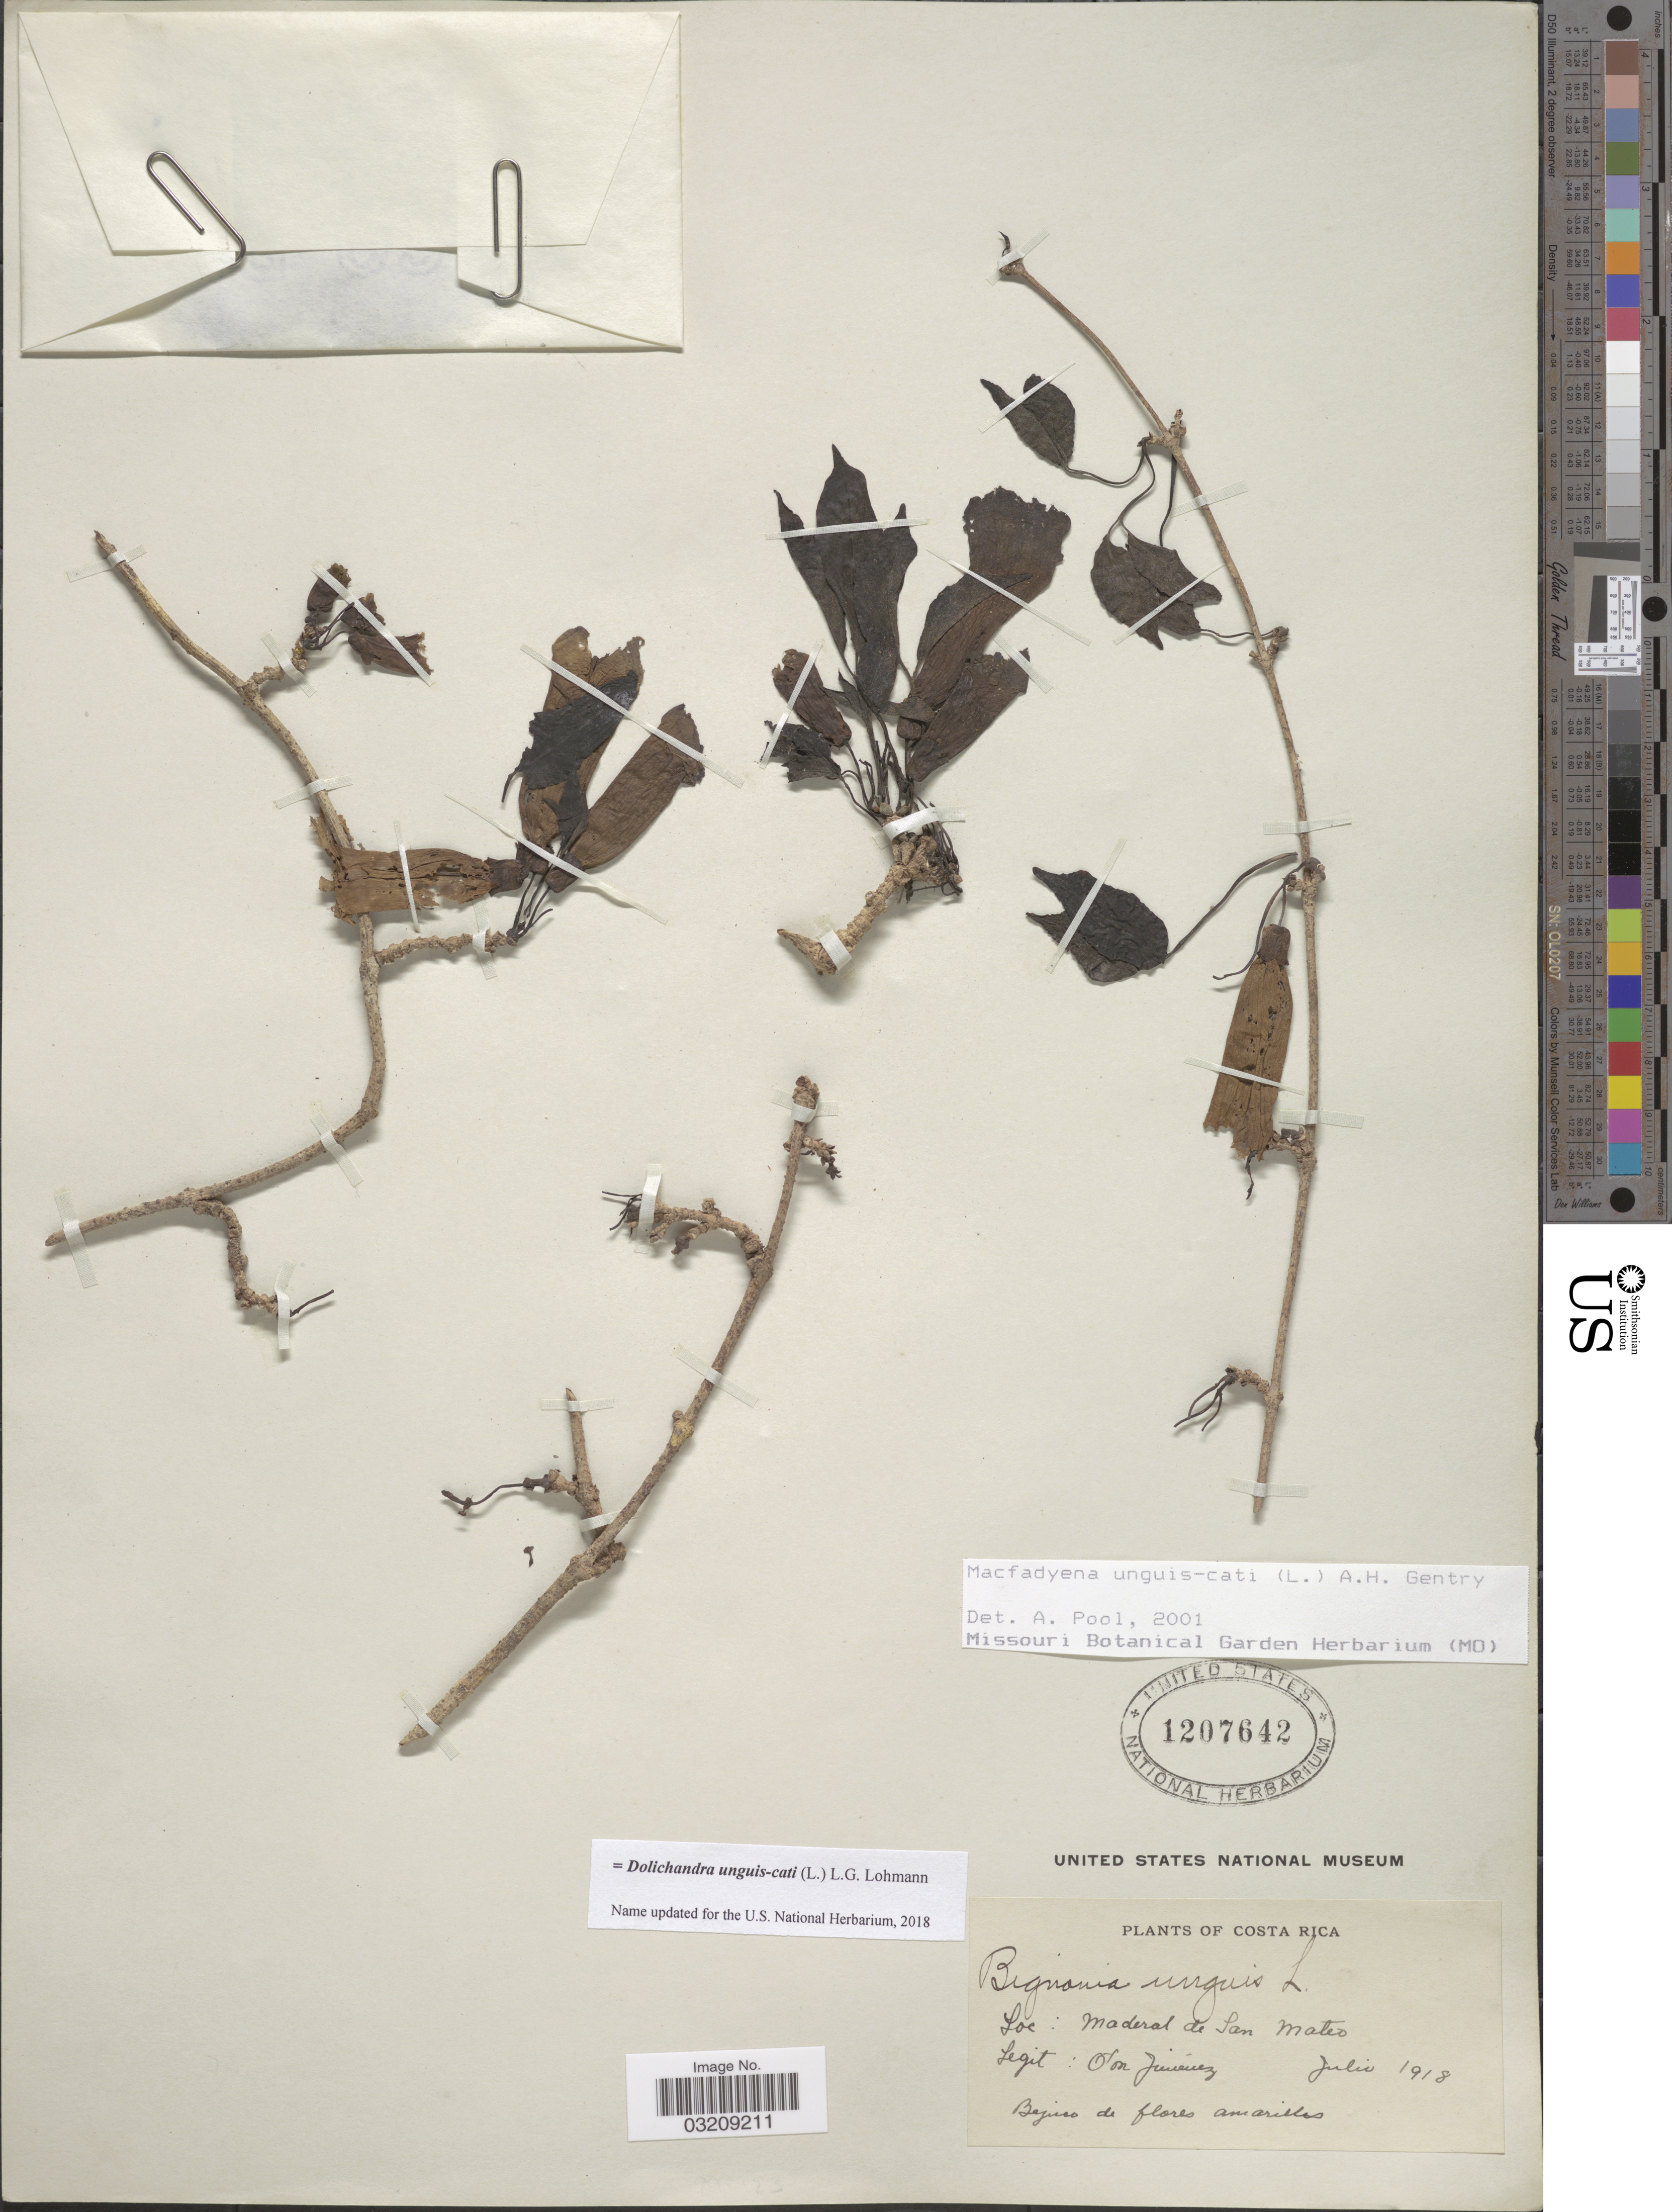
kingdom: Plantae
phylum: Tracheophyta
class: Magnoliopsida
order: Lamiales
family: Bignoniaceae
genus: Dolichandra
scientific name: Dolichandra unguis-cati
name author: (L.) L.G. Lohmann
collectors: O. Jimenez L.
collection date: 1918-07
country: Costa Rica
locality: Maderal de San Mateo.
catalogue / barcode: US 1207642